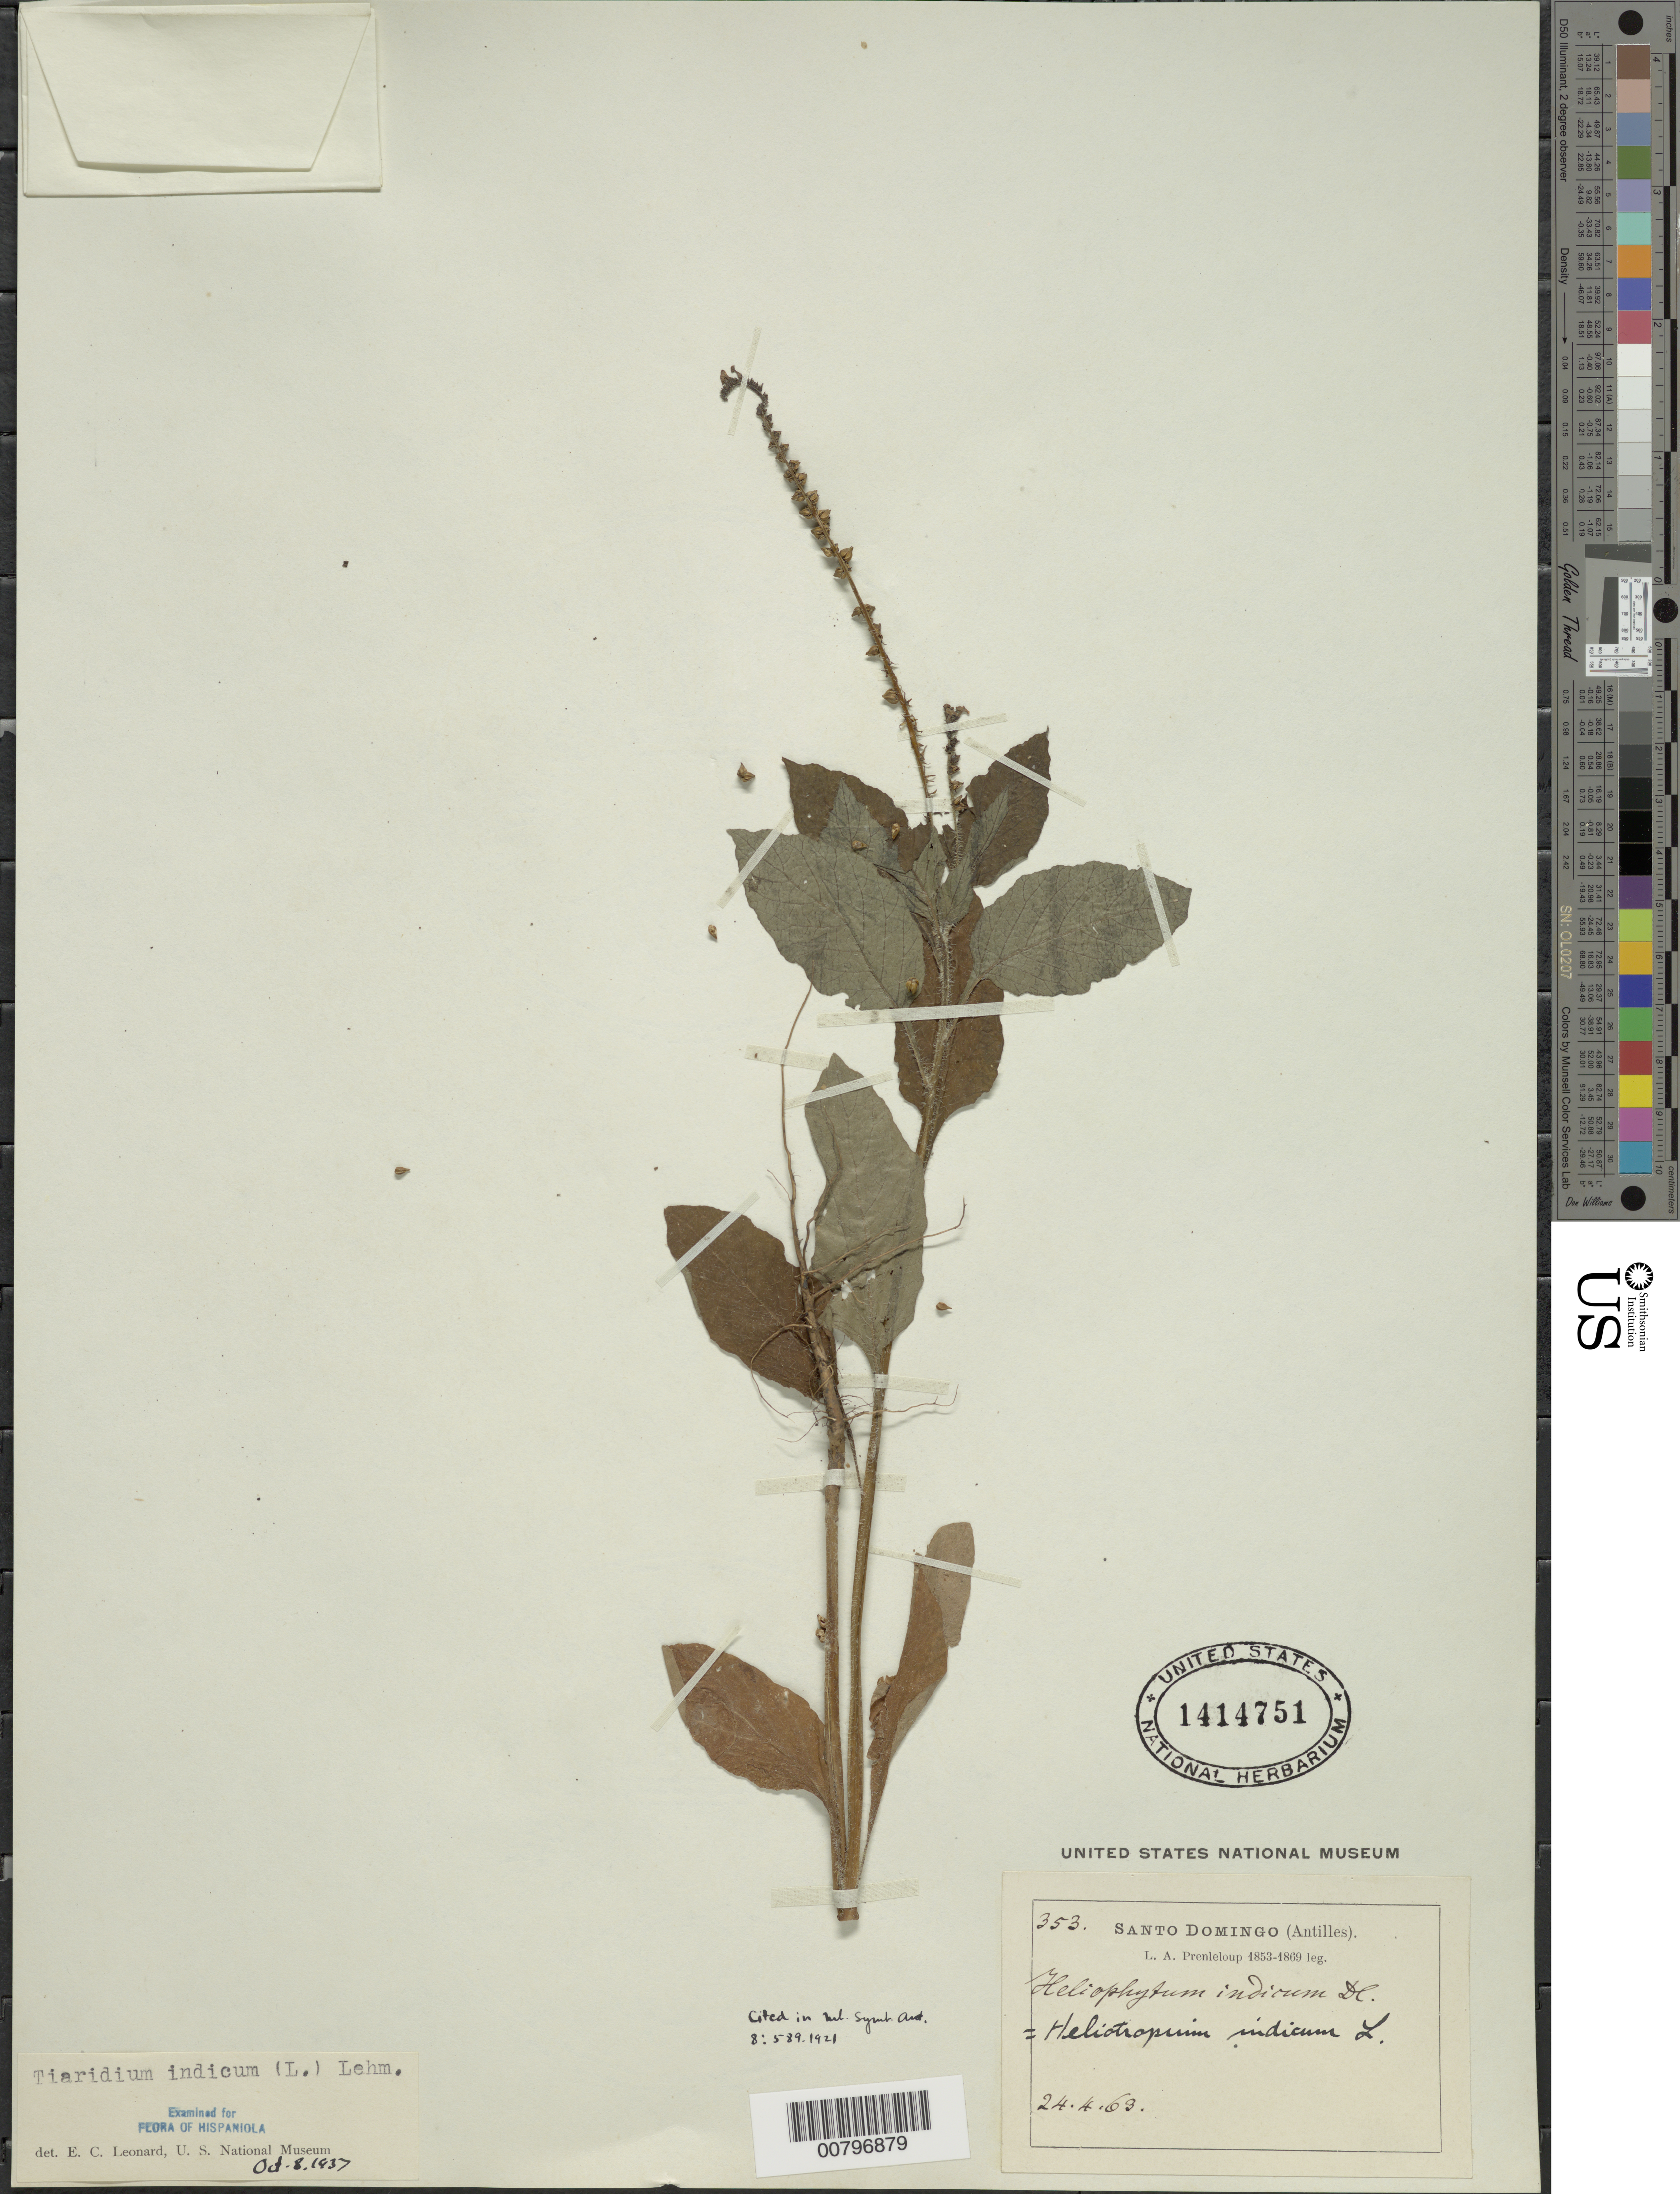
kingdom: Plantae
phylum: Tracheophyta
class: Magnoliopsida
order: Boraginales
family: Heliotropiaceae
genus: Heliotropium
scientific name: Heliotropium indicum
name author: L.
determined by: Leonard, Emery C., (US)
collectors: L. Preneloup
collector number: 353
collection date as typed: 24 Apr 1969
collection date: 1969-04-24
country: Dominican Republic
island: Hispaniola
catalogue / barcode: US 1414751